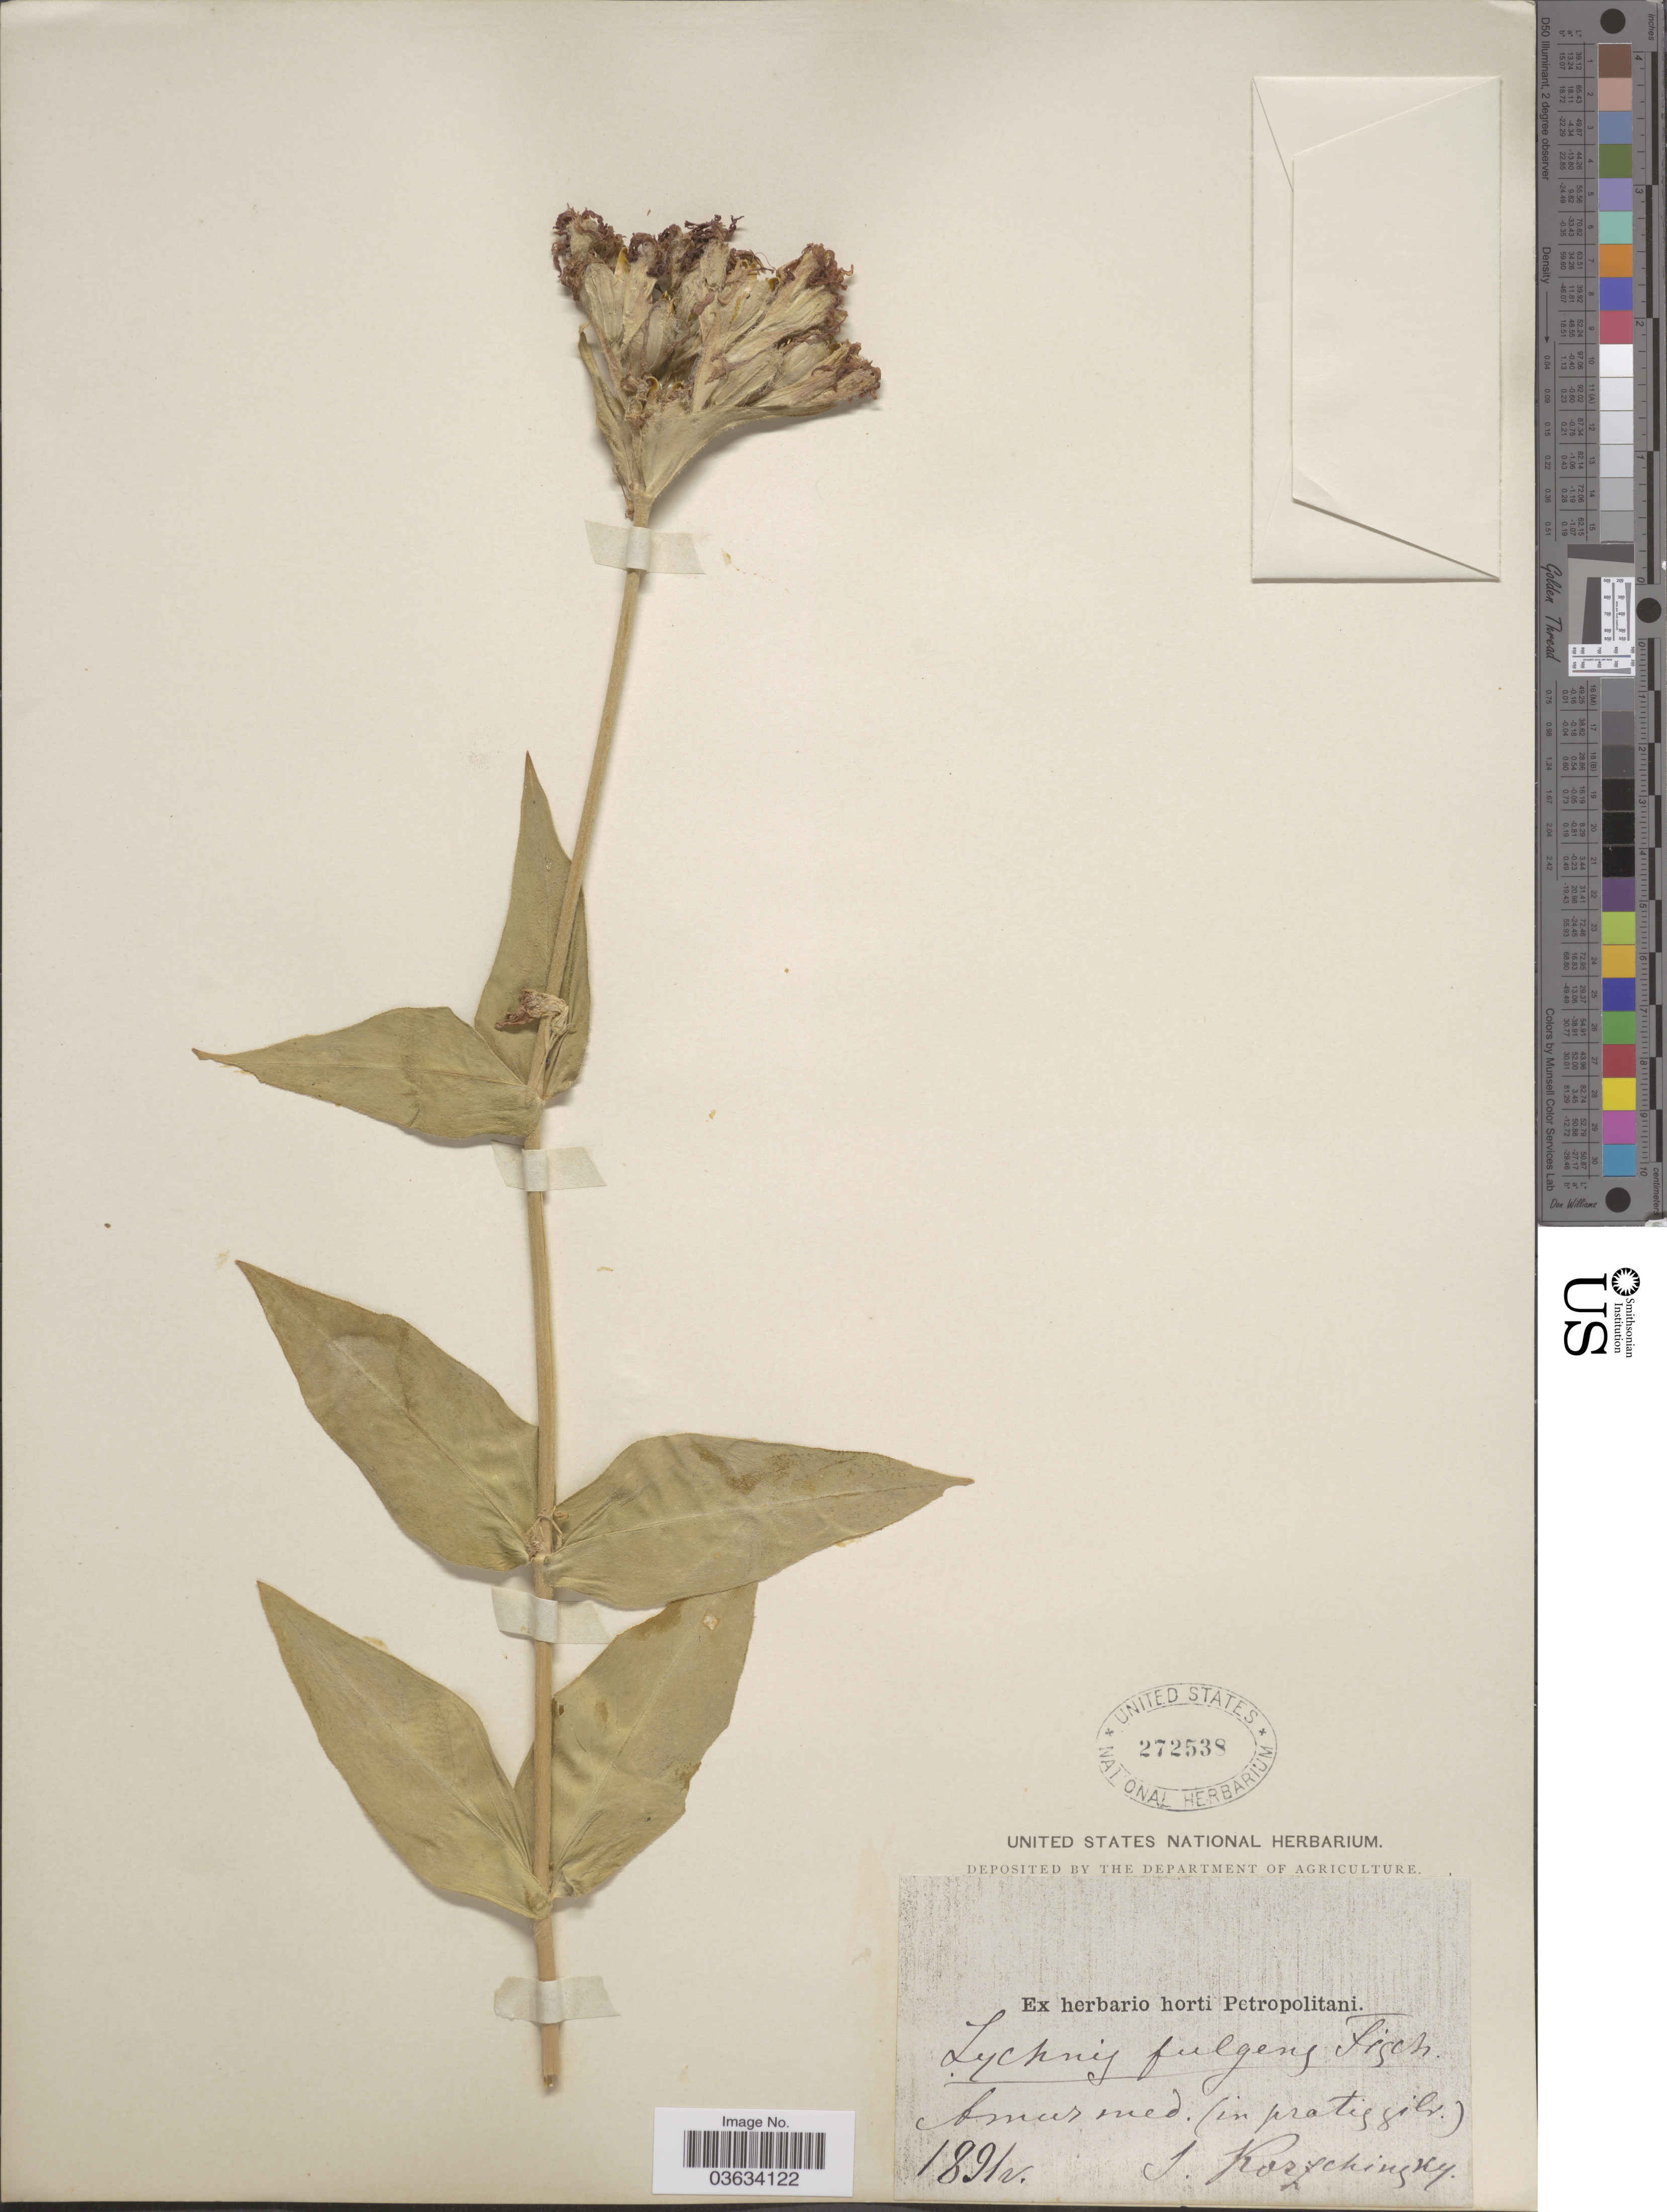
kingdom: Plantae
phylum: Tracheophyta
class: Magnoliopsida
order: Caryophyllales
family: Caryophyllaceae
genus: Silene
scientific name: Silene fulgens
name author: (Fisch.) E.H.L. Krause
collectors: S. Korzchinsky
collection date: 1891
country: Russian Federation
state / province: Amur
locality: Amur med. (in pratis silv.).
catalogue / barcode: US 272538